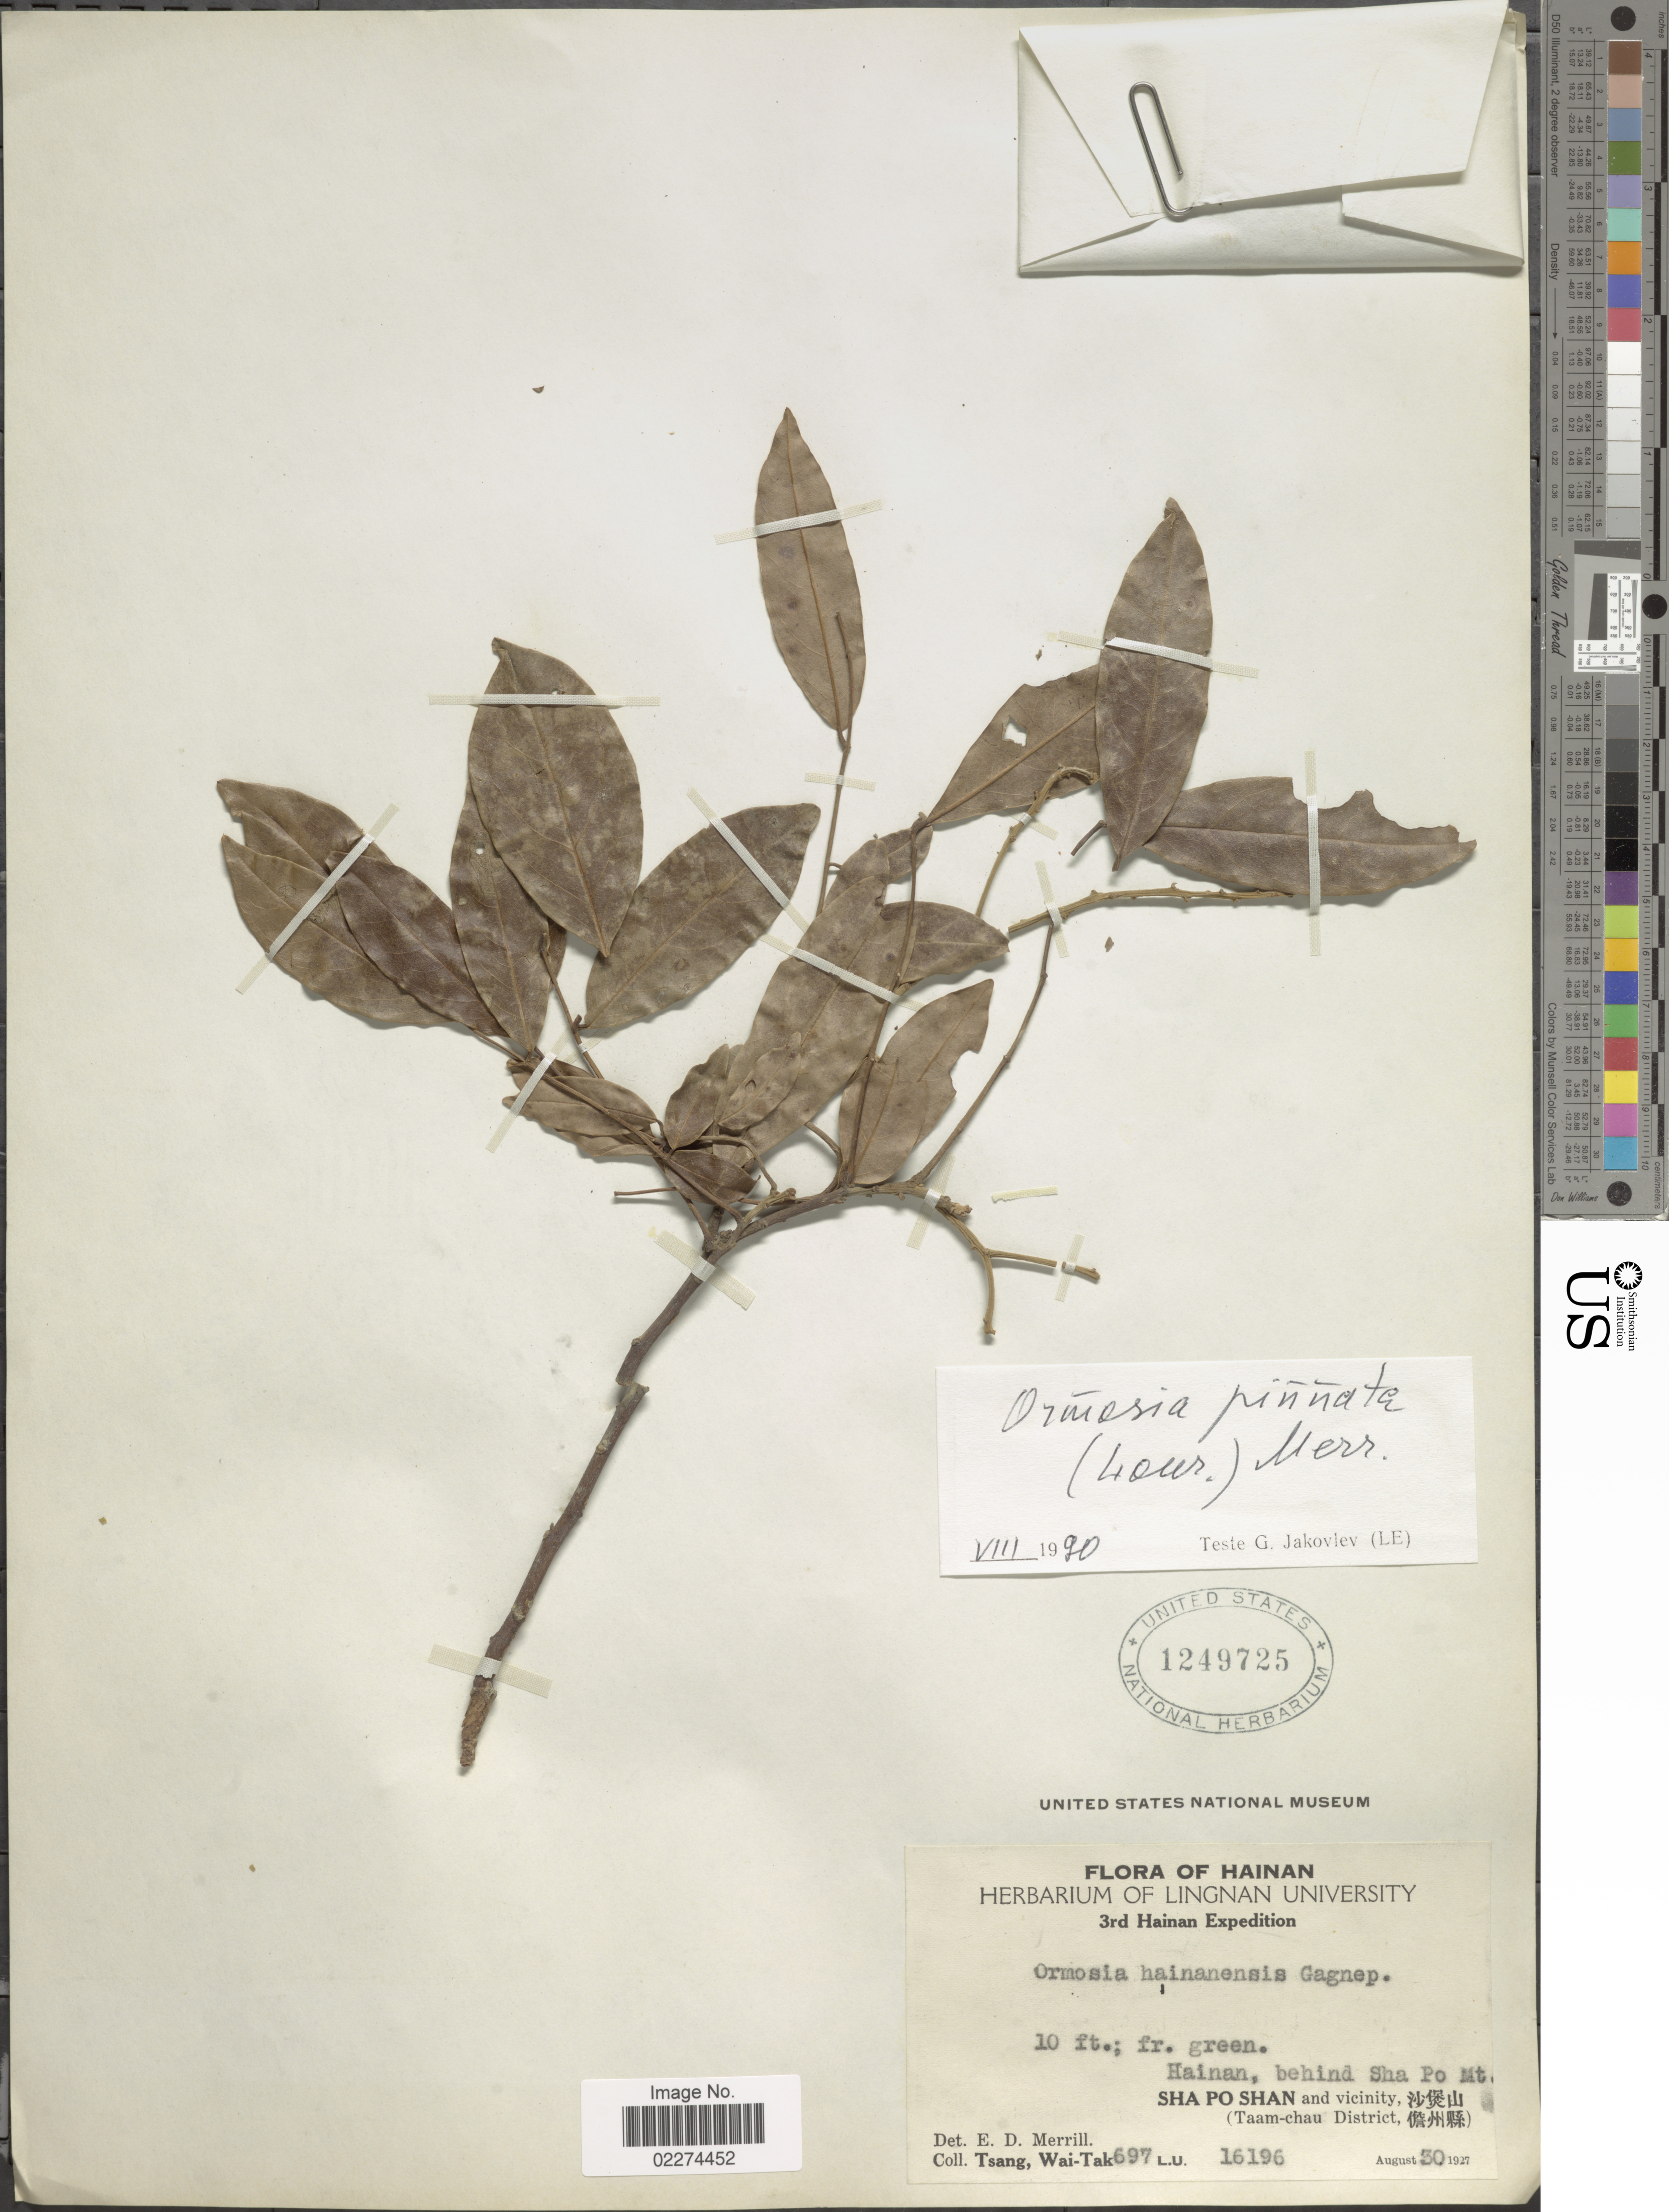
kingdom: Plantae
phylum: Tracheophyta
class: Magnoliopsida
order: Fabales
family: Fabaceae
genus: Ormosia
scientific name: Ormosia pinnata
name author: (Lour.) Merr.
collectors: W. T. Tsang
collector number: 697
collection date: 1927-08-30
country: China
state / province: Hainan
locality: Hainan, behind Sha Po Mt., Sha Po Shan and vicinity, (Taam-chau District)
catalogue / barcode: US 1249725